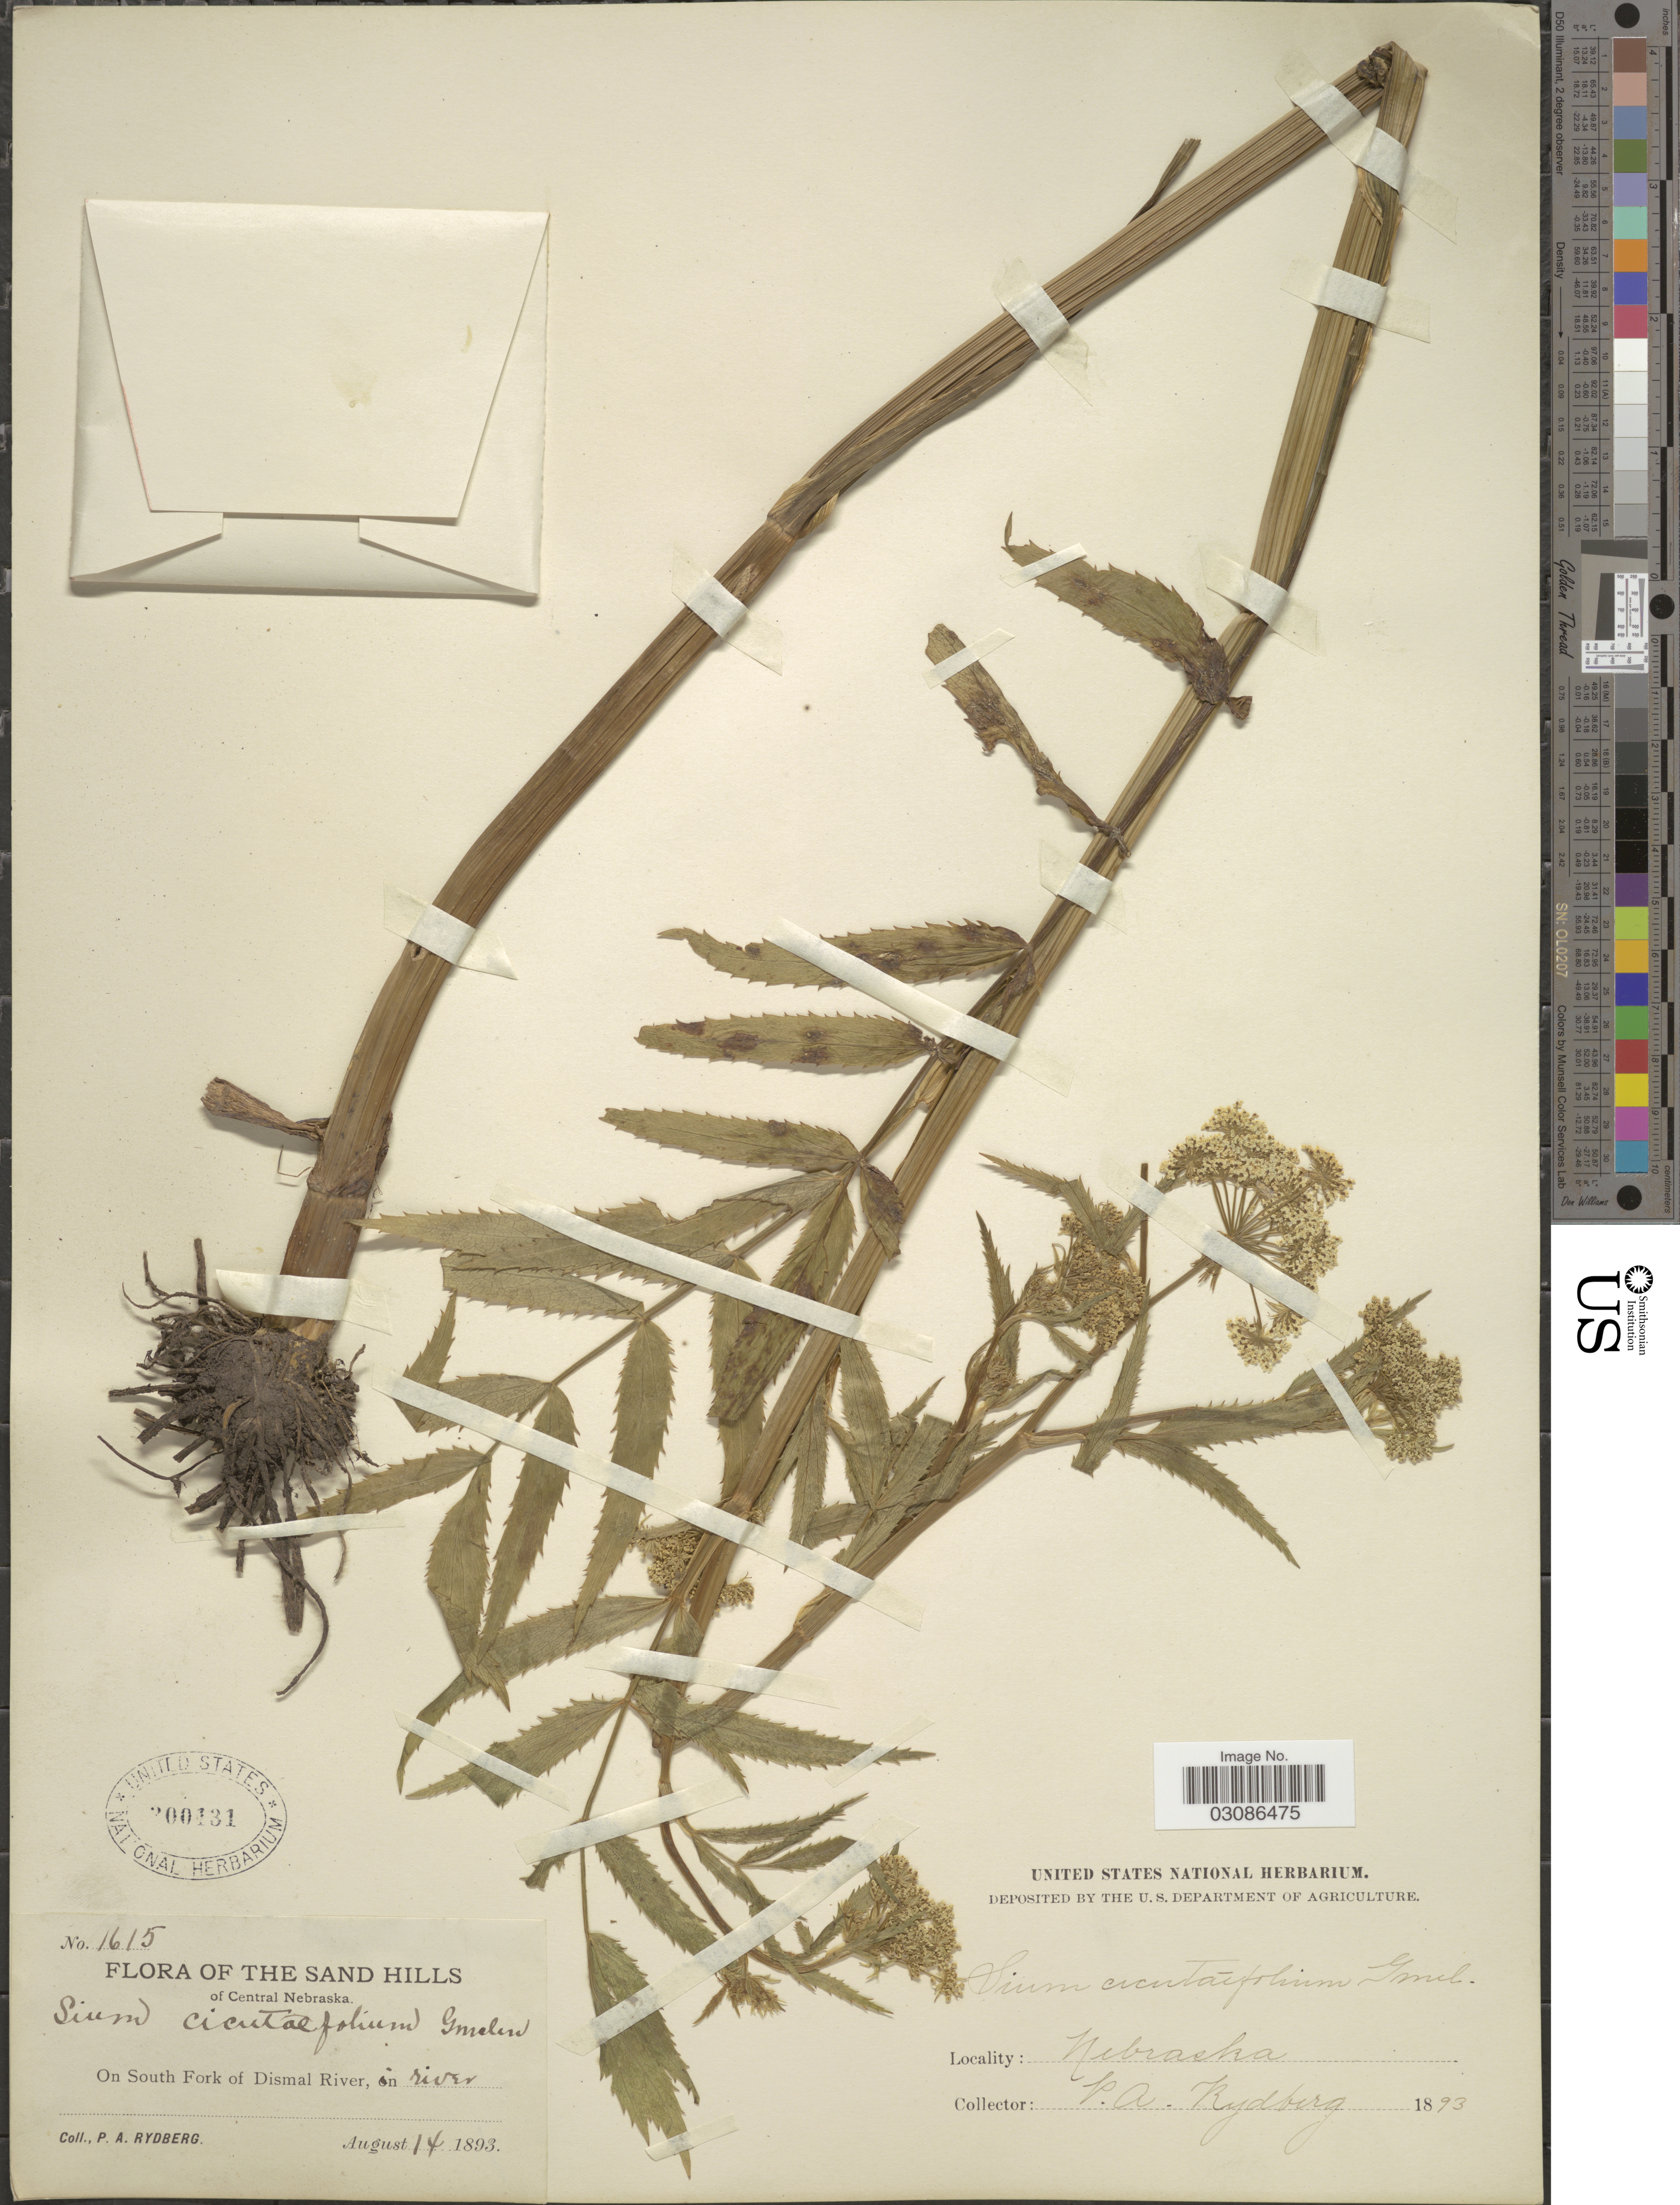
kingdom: Plantae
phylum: Tracheophyta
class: Magnoliopsida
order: Apiales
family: Apiaceae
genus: Sium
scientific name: Sium suave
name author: Walter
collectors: P. A. Rydberg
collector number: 1615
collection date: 1893-08-14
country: United States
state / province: Nebraska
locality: The Sand Hills of Central Nebraska, On South Fork of Dismal River, in river.